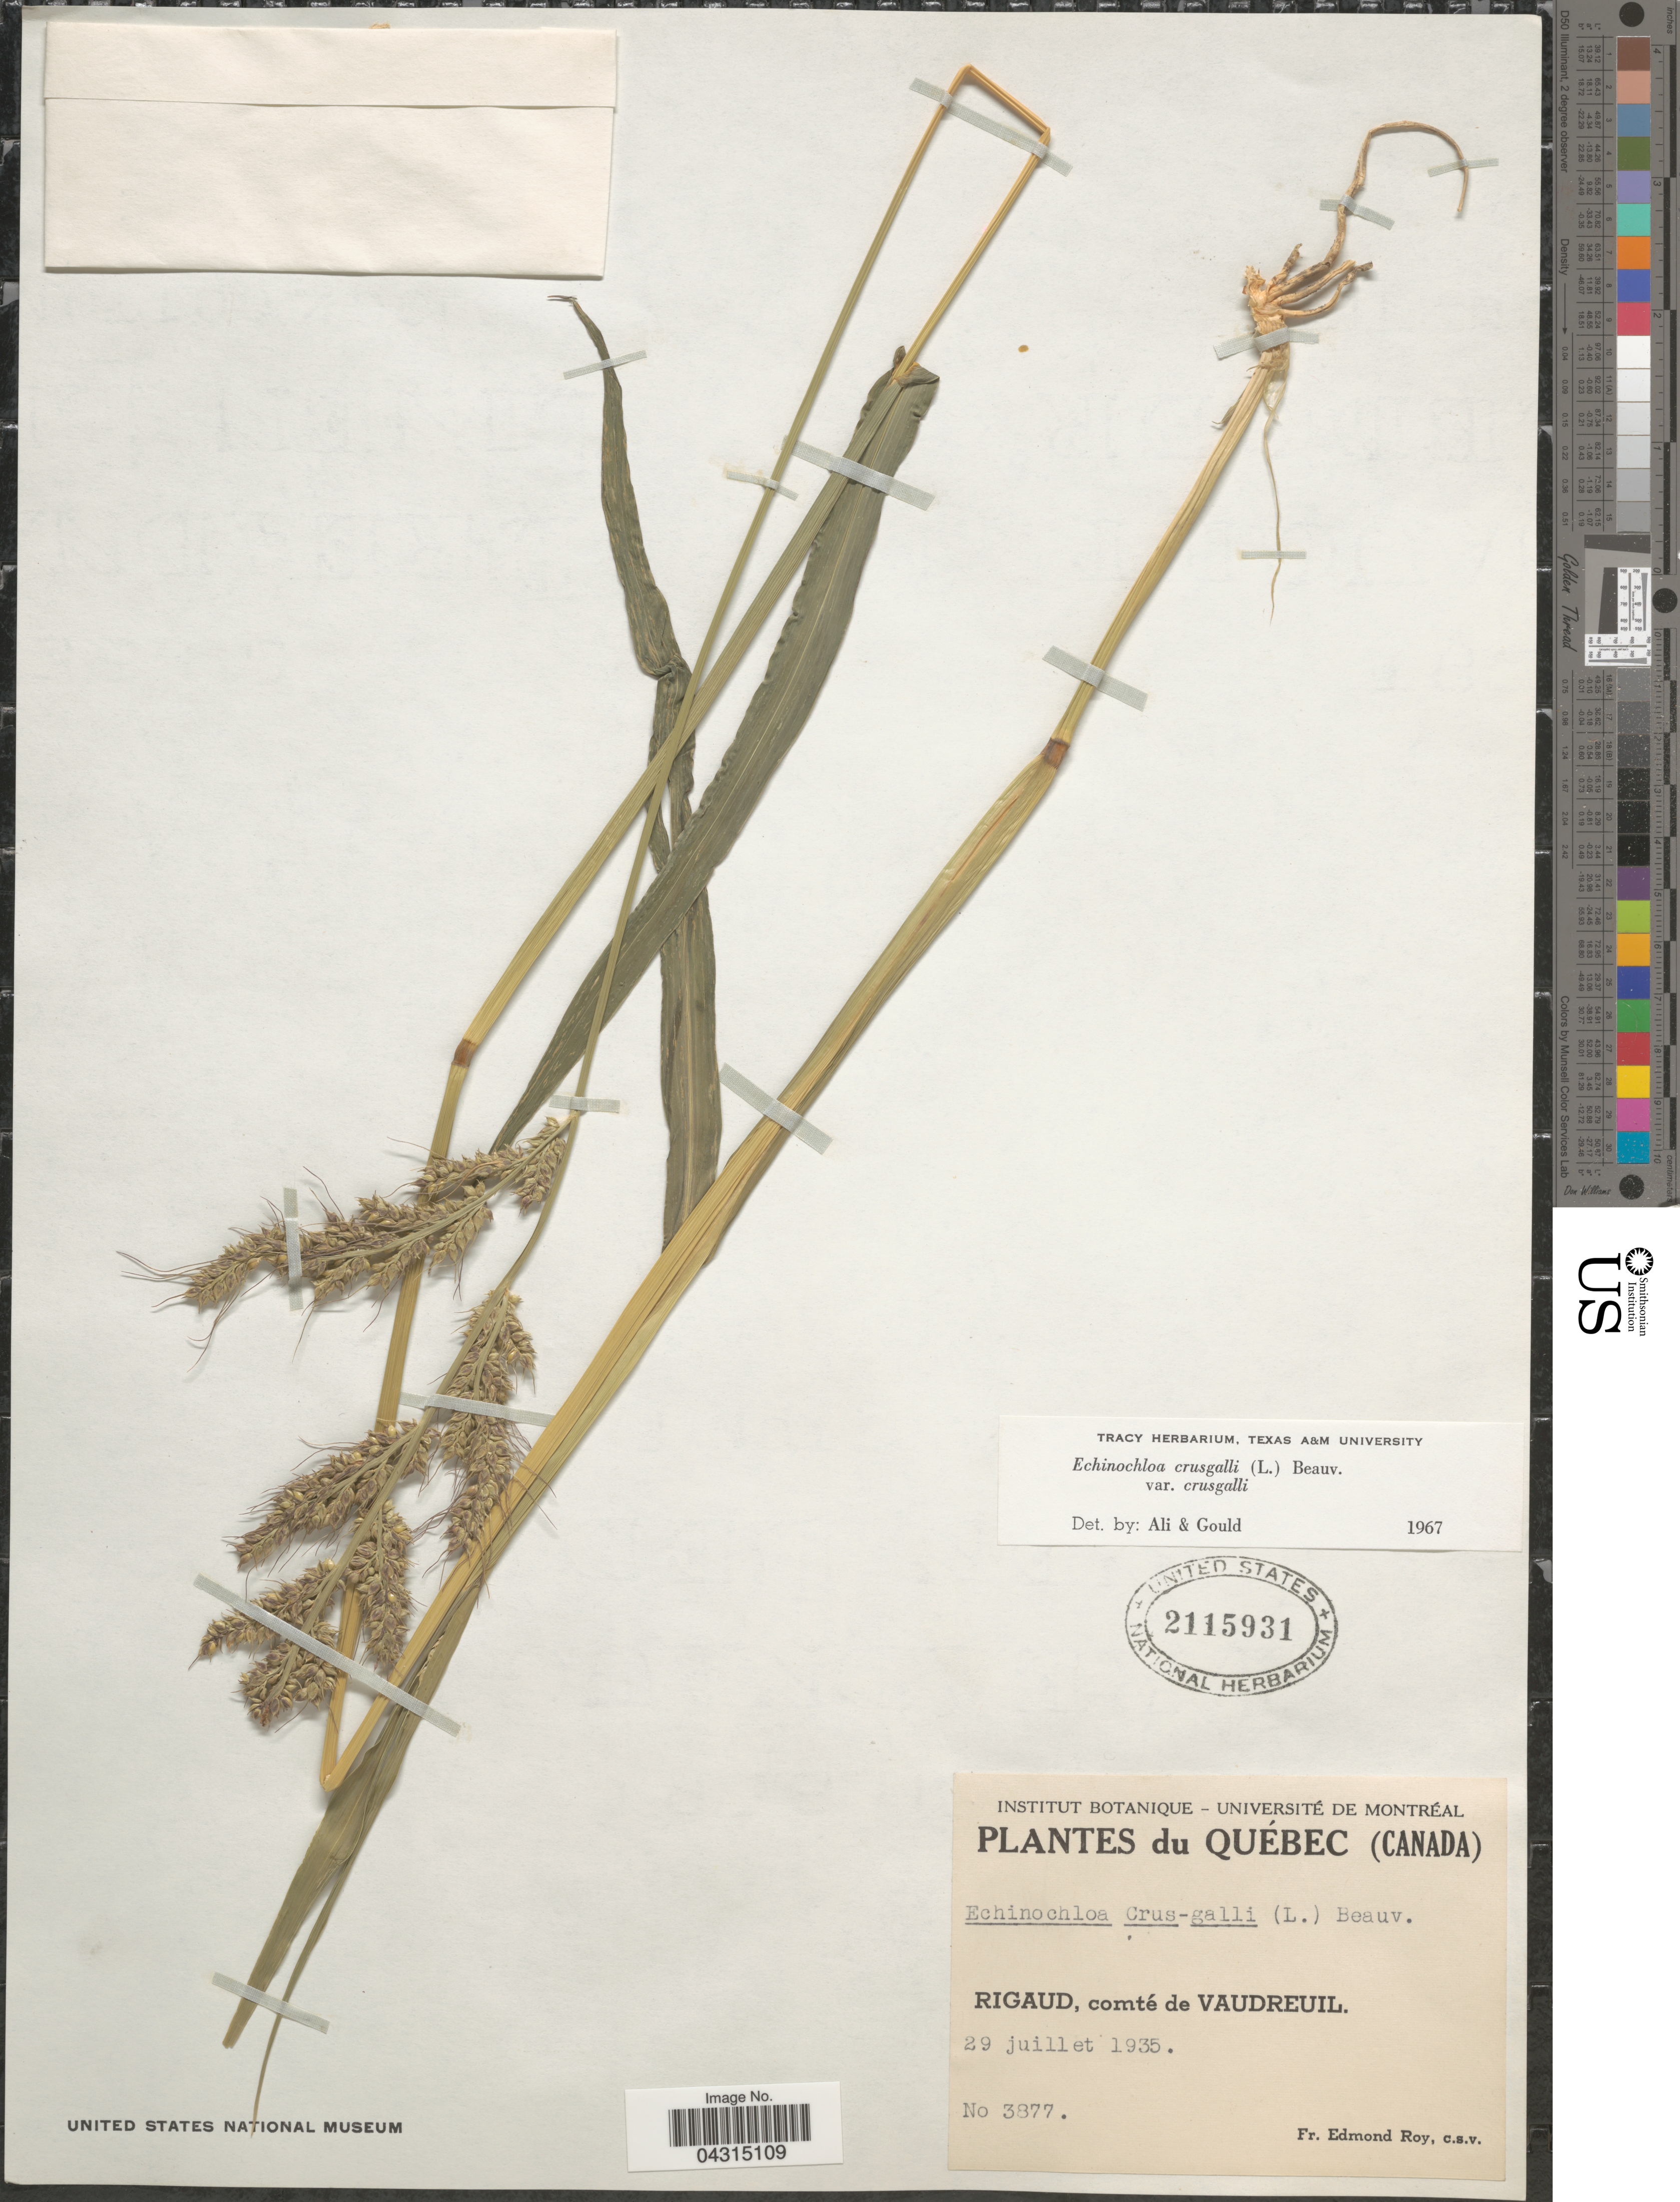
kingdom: Plantae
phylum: Tracheophyta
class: Liliopsida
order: Poales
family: Poaceae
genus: Echinochloa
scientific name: Echinochloa crus-galli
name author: (L.) P. Beauv.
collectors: E. Roy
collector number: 3877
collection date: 1935-07-29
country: Canada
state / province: Quebec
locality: Rigaud, comté de Vaudreuil.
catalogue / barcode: US 2115931